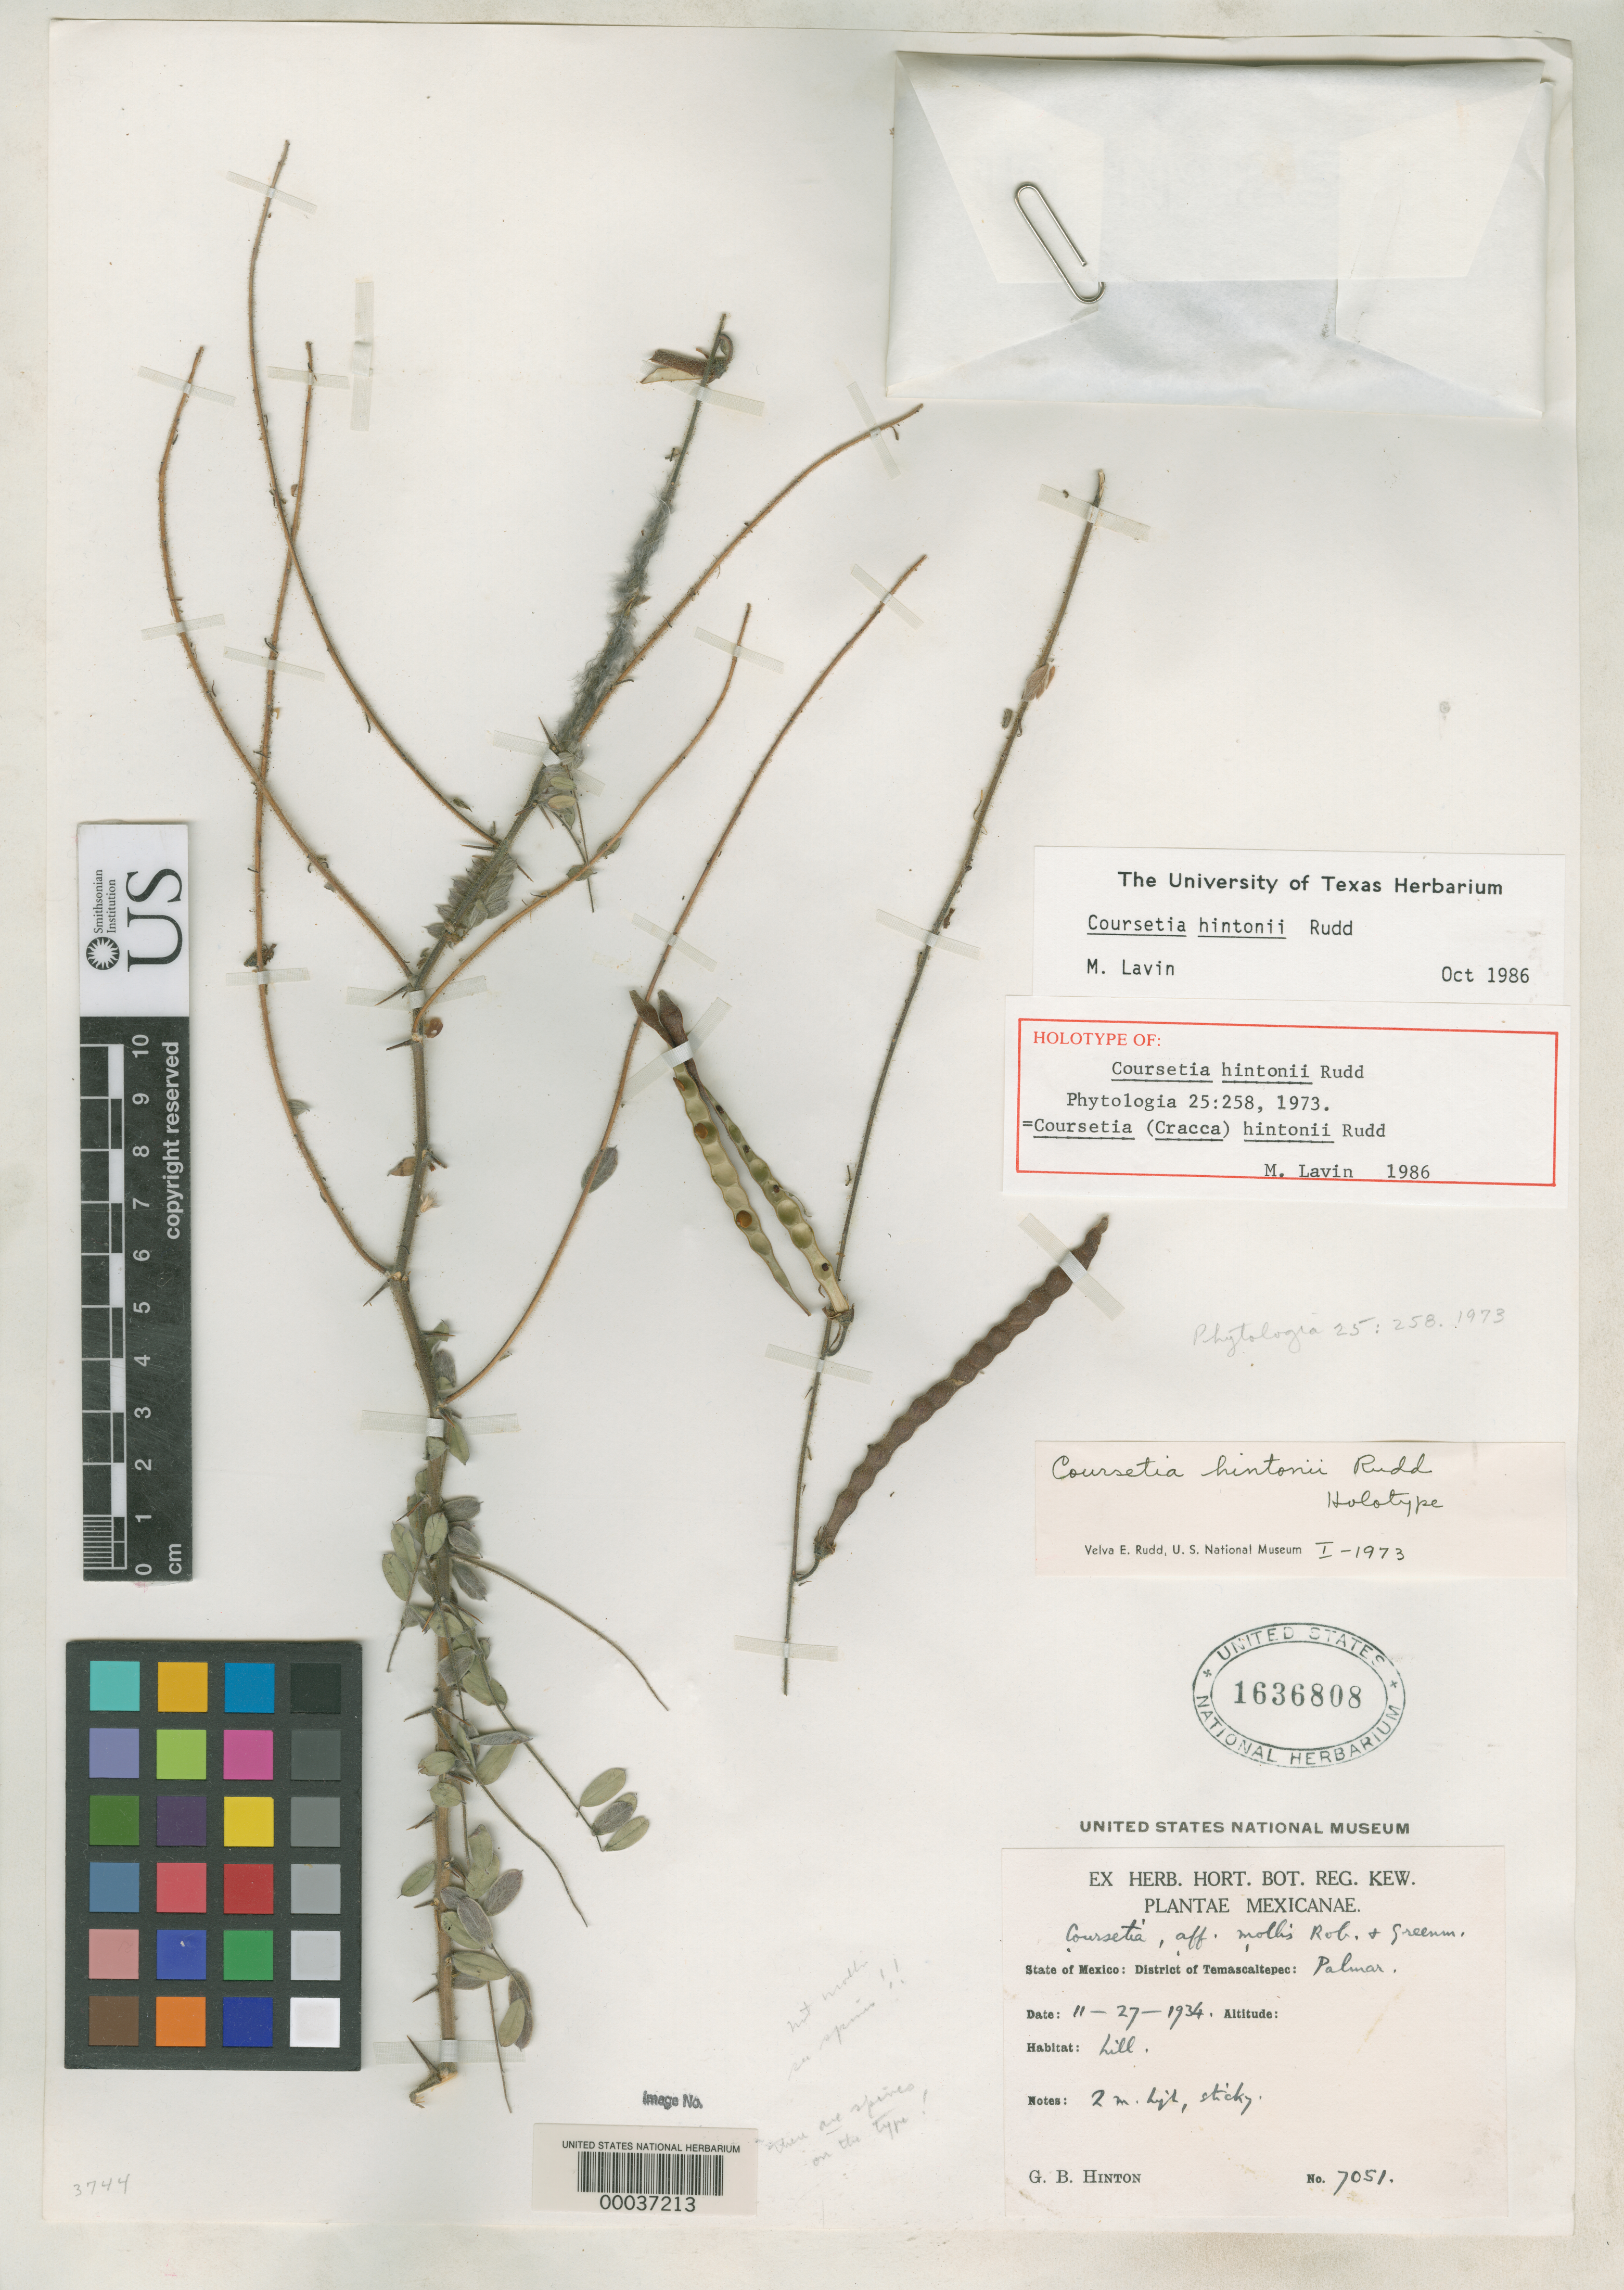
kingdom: Plantae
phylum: Tracheophyta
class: Magnoliopsida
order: Fabales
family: Fabaceae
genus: Coursetia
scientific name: Coursetia hintonii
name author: Rudd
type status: Holotype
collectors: G. B. Hinton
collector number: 7051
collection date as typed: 27 Nov 1934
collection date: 1934-11-27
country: Mexico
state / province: México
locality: Temascaltepec Dist., Palmar.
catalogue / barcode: US 1636808